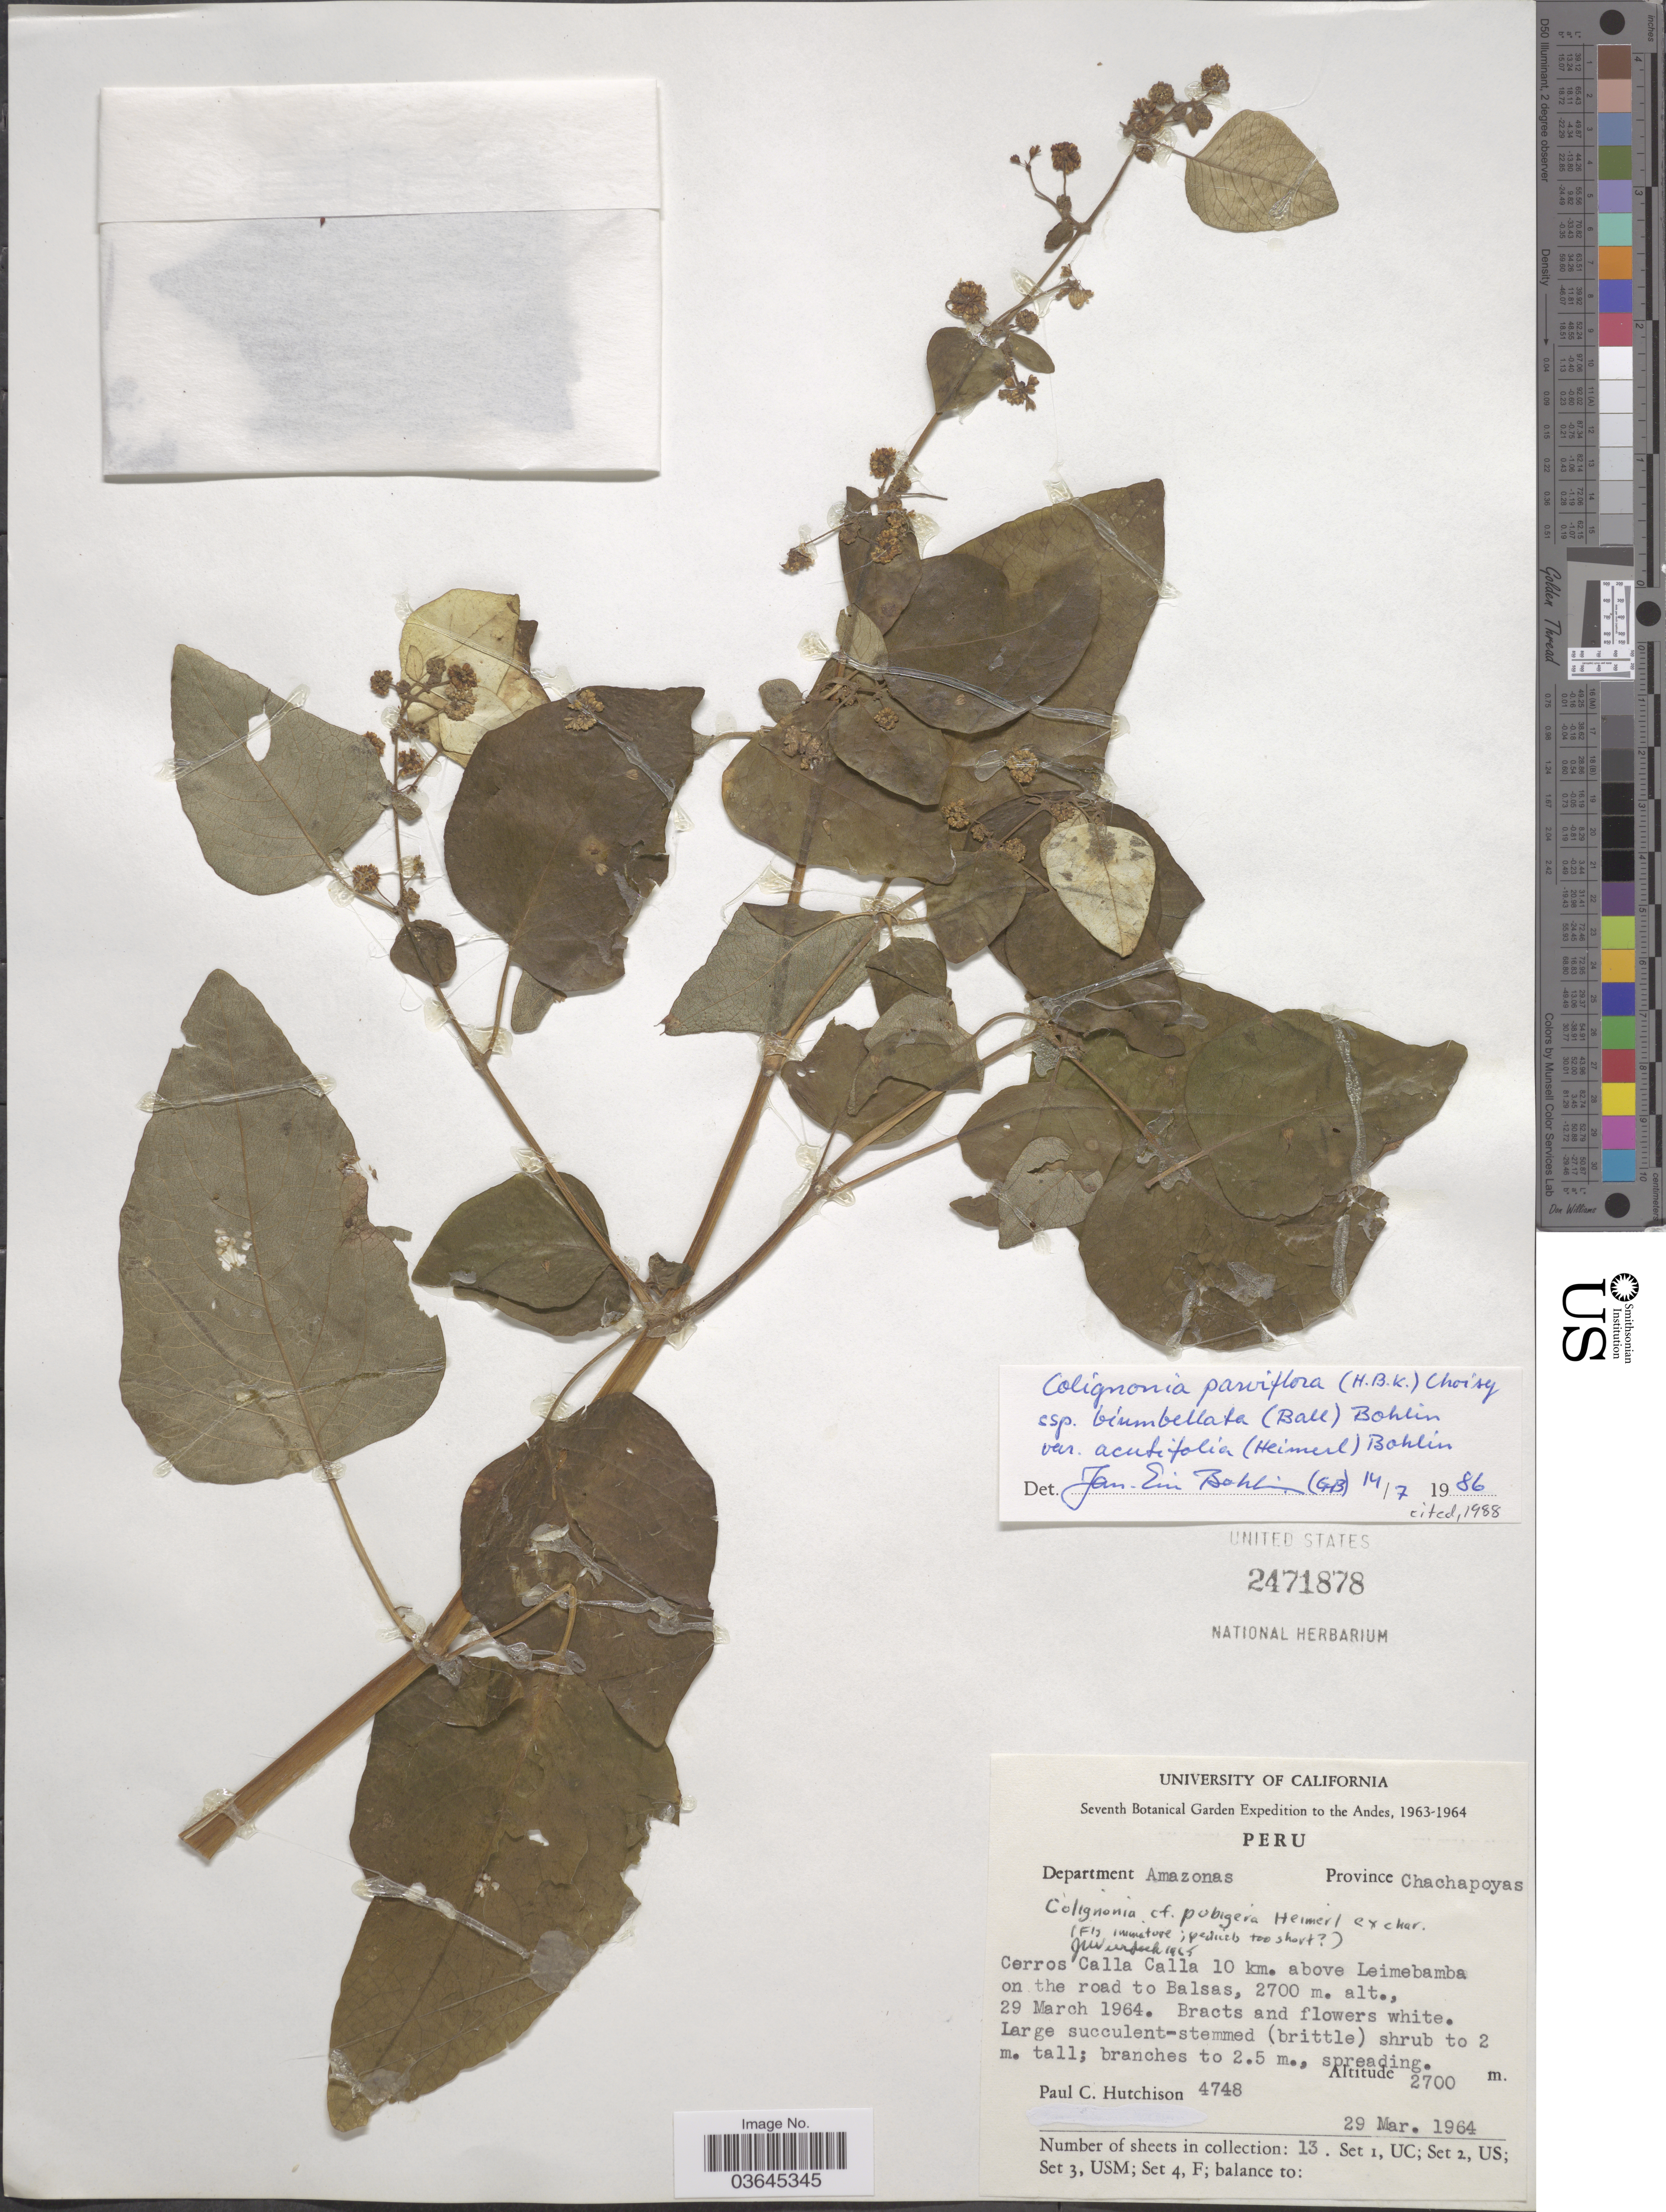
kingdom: Plantae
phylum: Tracheophyta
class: Magnoliopsida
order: Caryophyllales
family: Nyctaginaceae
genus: Colignonia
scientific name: Colignonia parviflora var. acutifolia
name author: (Heimerl) J.E. Bohlin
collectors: P. C. Hutchison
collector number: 4748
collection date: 1964-03-29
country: Peru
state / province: Amazonas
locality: Andes. Department Amazonas. Province Chachapoyas. Cerros Calla Calla 10 km. above Leimebamba on the road to Balsas.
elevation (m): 2700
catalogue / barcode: US 2471878